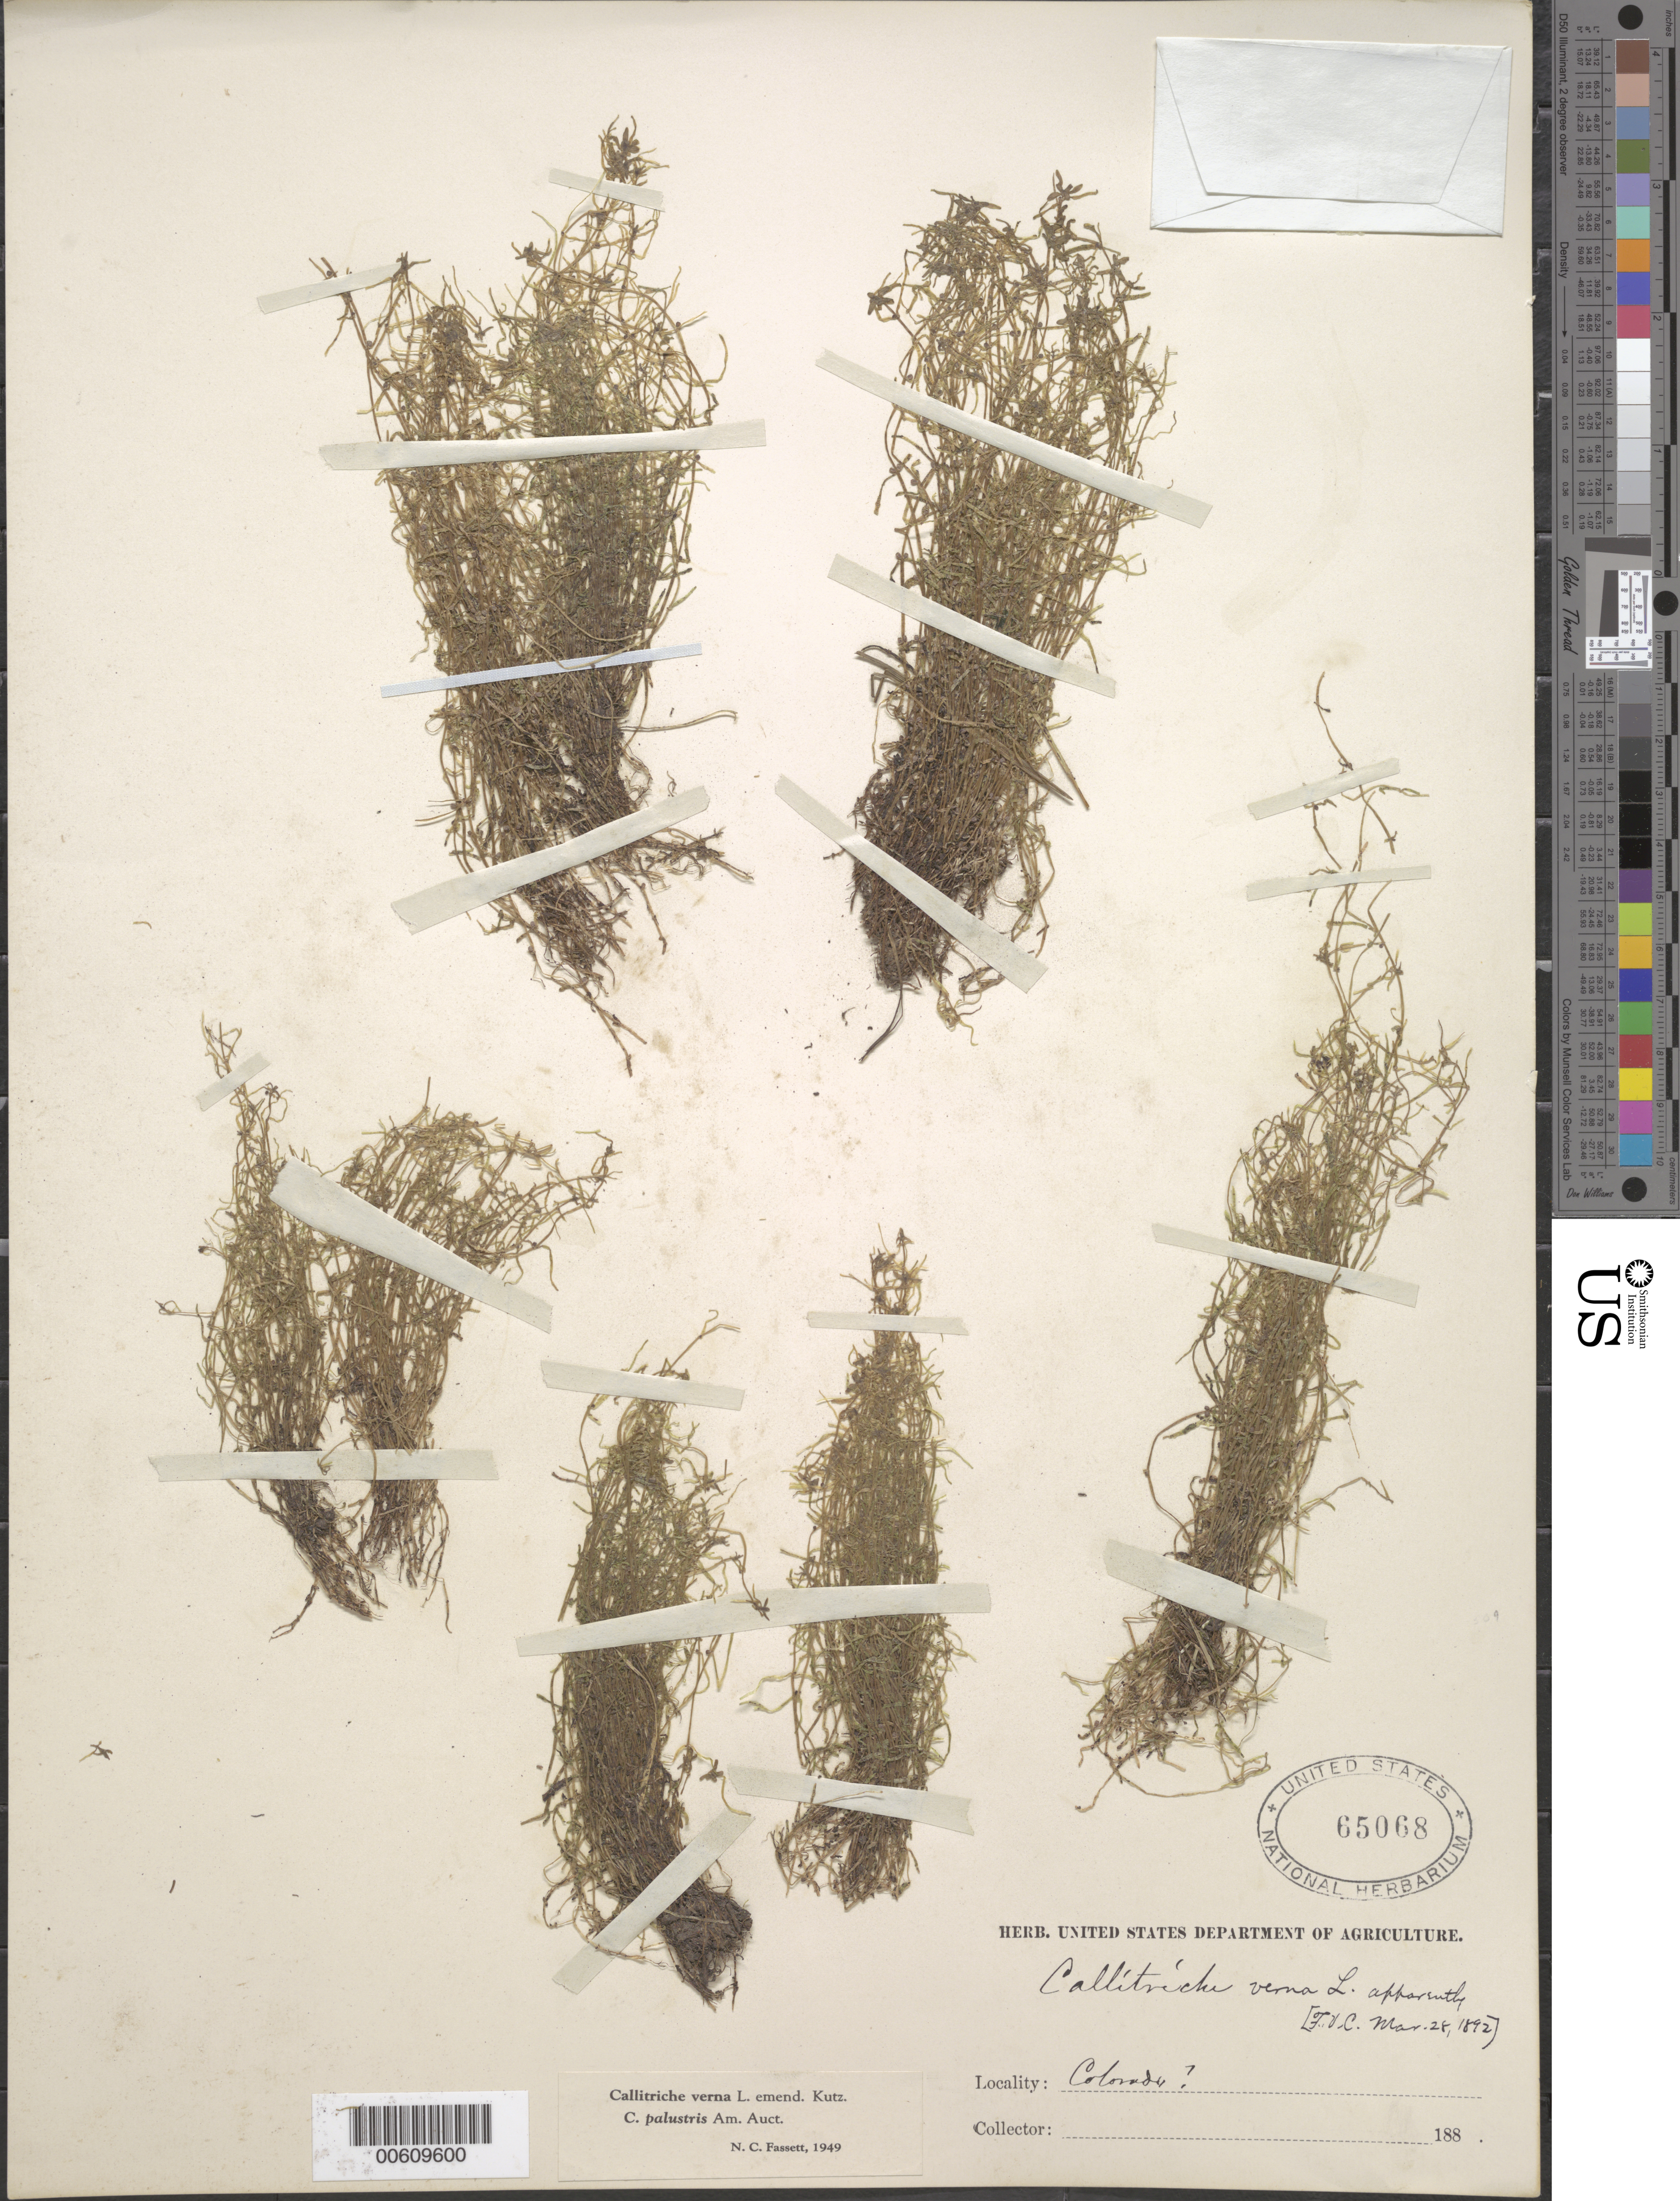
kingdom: Plantae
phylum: Tracheophyta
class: Magnoliopsida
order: Lamiales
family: Plantaginaceae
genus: Callitriche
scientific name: Callitriche verna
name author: L.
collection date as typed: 188-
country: United States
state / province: Colorado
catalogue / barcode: US 65068